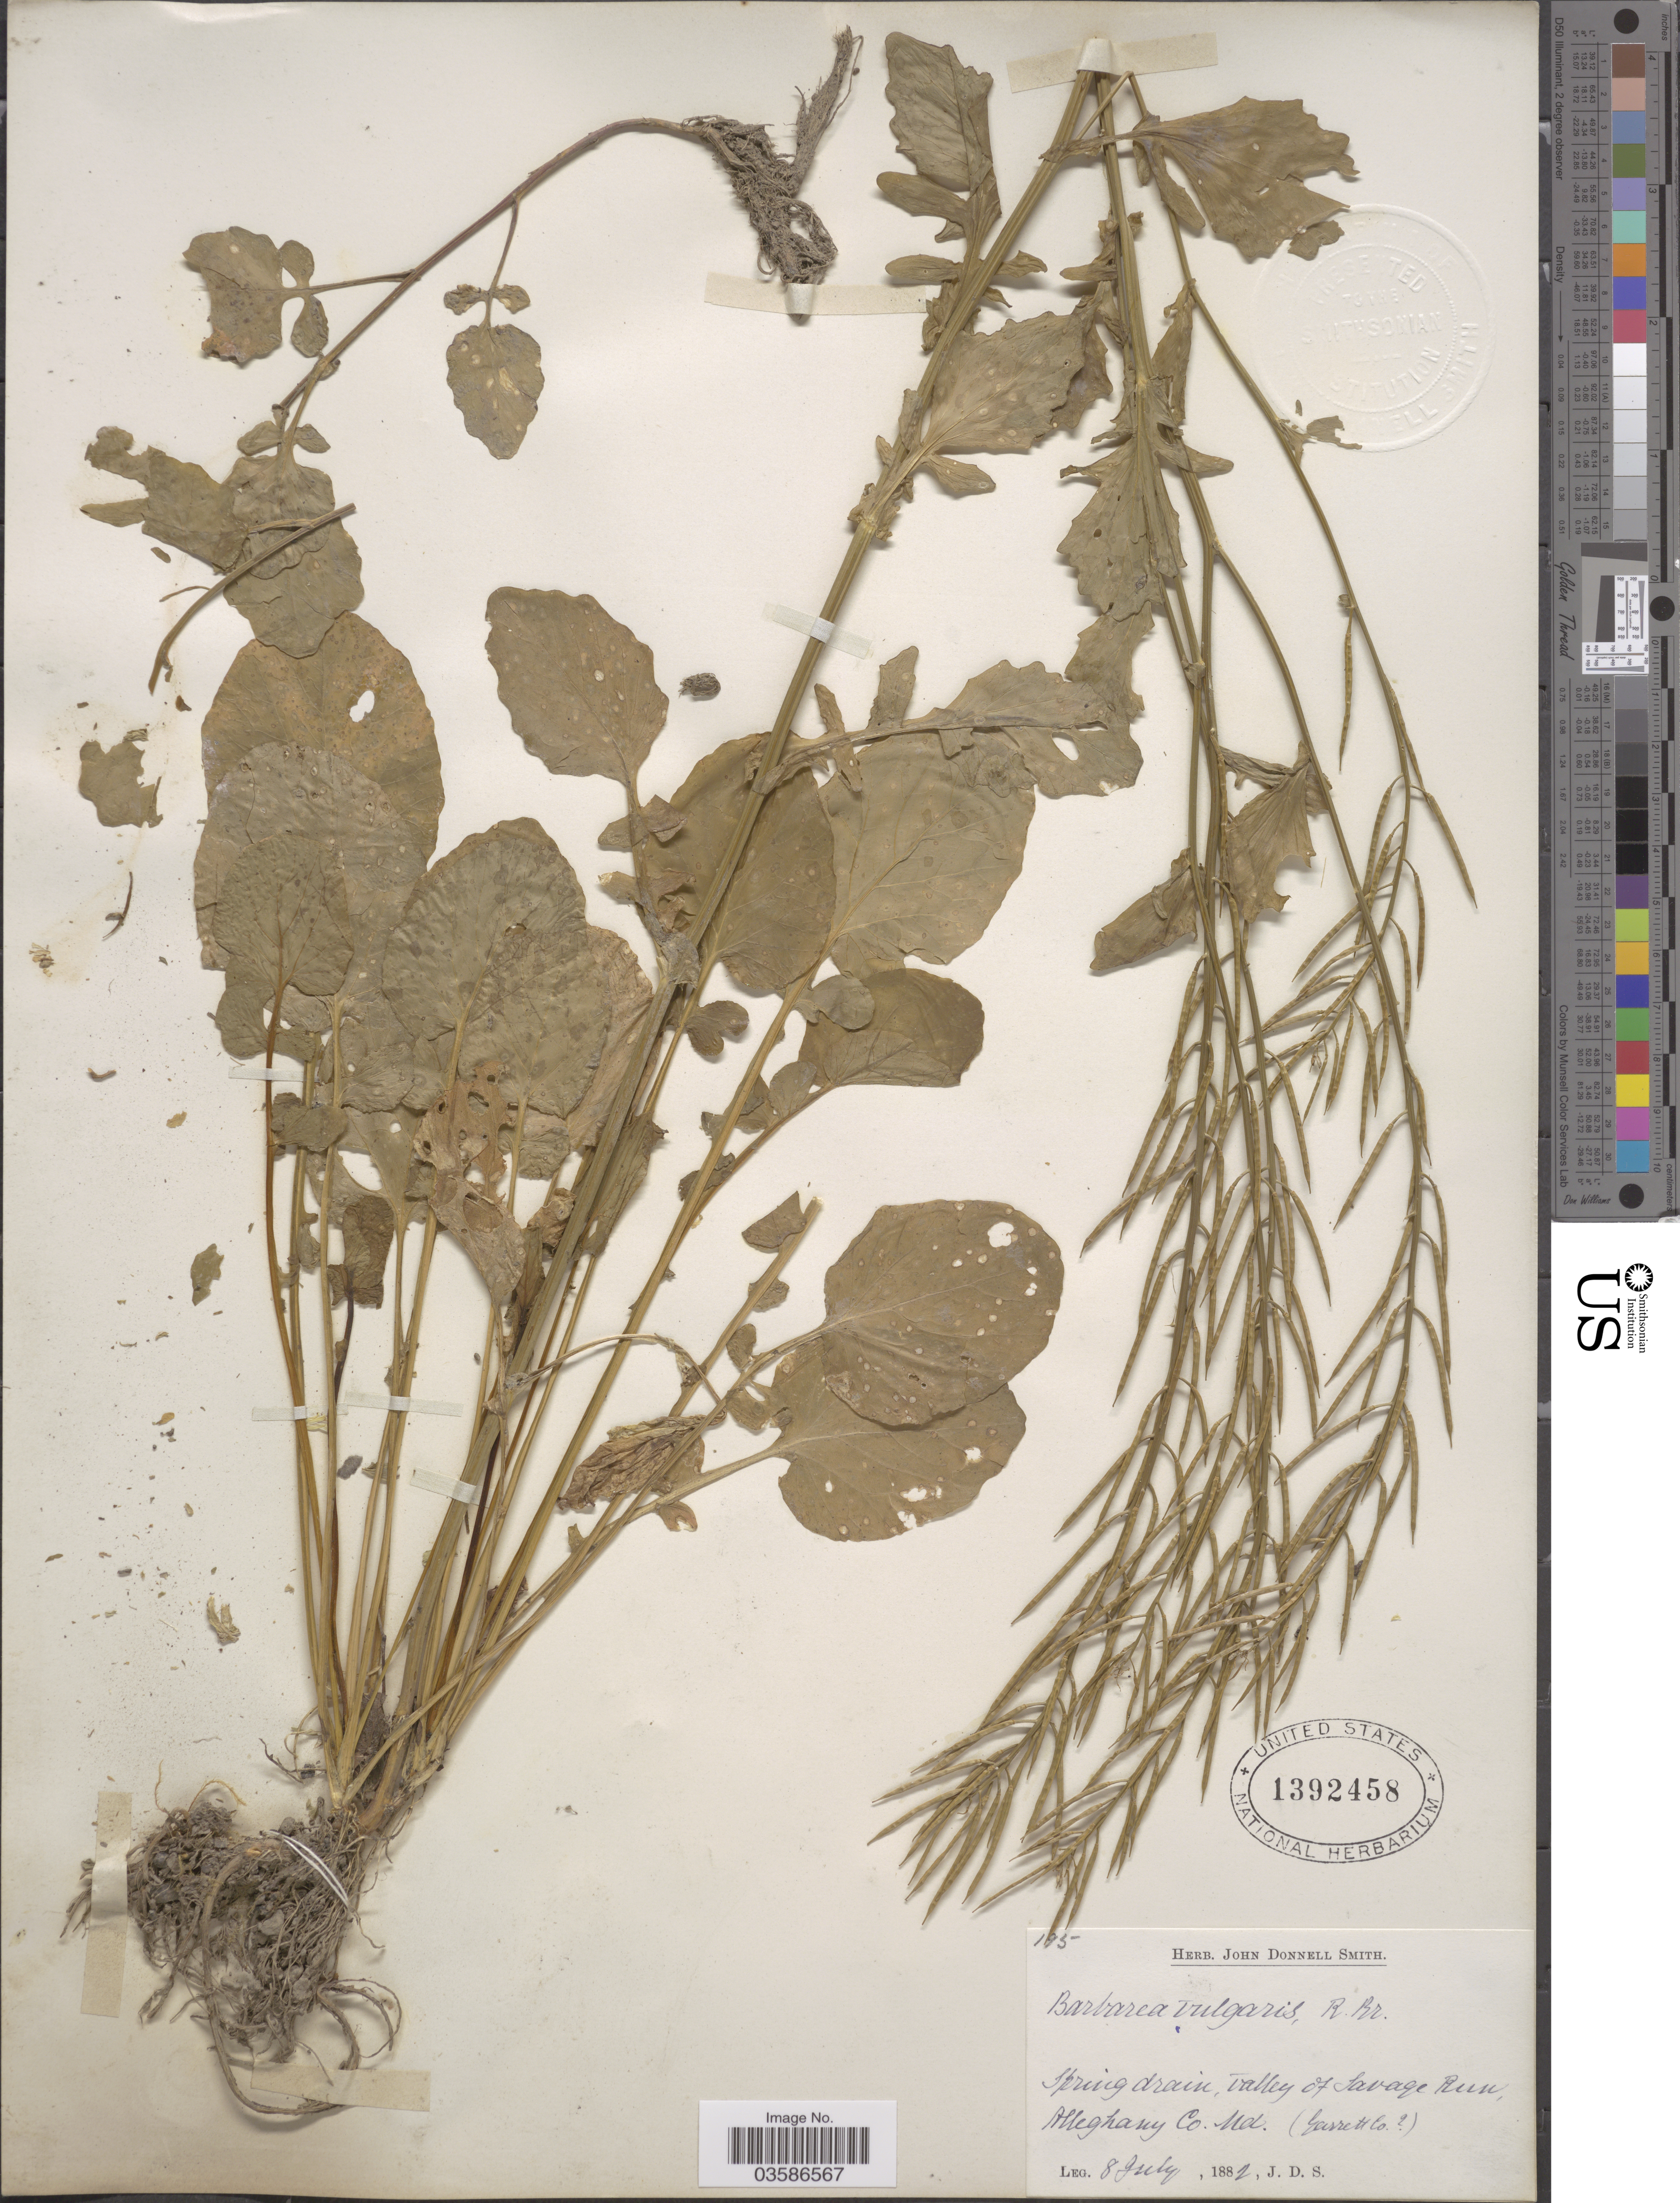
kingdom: Plantae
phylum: Tracheophyta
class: Magnoliopsida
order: Brassicales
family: Brassicaceae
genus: Barbarea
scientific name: Barbarea vulgaris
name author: W.T. Aiton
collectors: J. Donnell Smith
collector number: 195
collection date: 1882-07-08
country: United States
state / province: Maryland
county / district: Garrett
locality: Spring drain, valley of Savage Run, Alleghany Co. (Garrett Co.).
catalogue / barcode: US 1392458